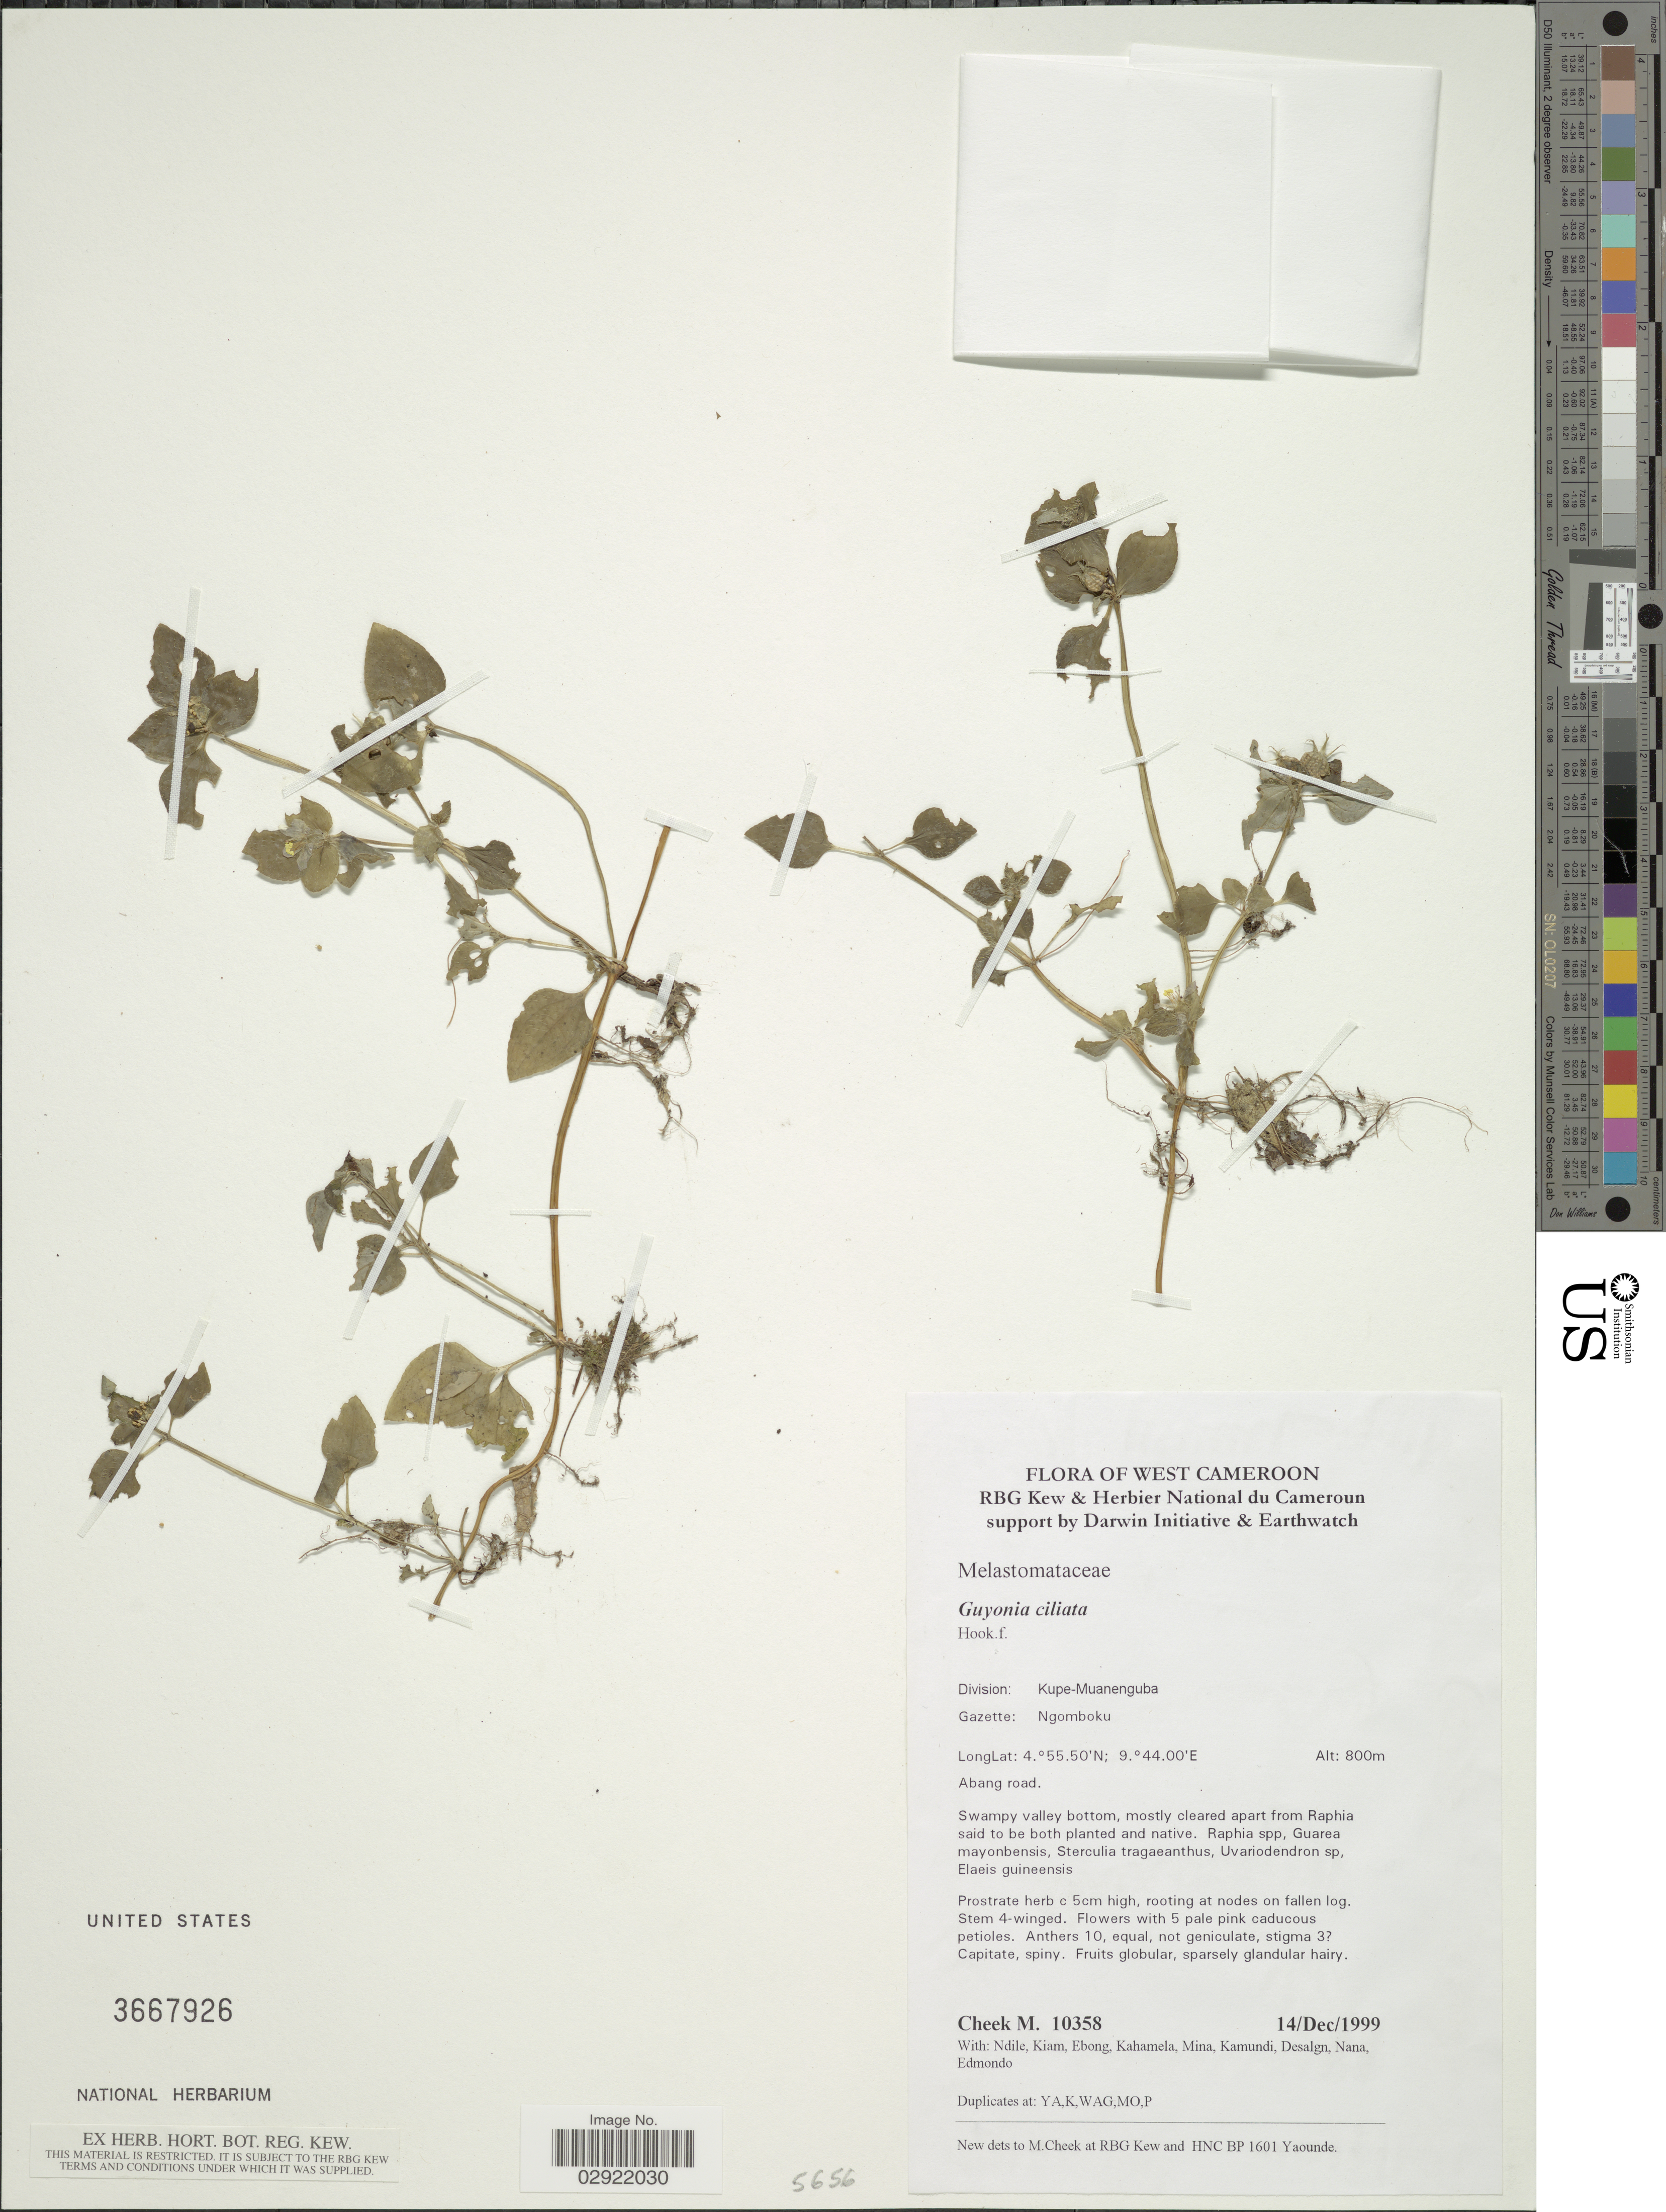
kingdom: Plantae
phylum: Tracheophyta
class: Magnoliopsida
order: Myrtales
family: Melastomataceae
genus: Guyonia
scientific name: Guyonia ciliata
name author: Hook. f.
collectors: M. Cheek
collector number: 10358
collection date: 1999-12-14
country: Cameroon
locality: West Cameroon. Kupe-Muanenguba, Ngomboku.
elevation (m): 800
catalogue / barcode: US 3667926